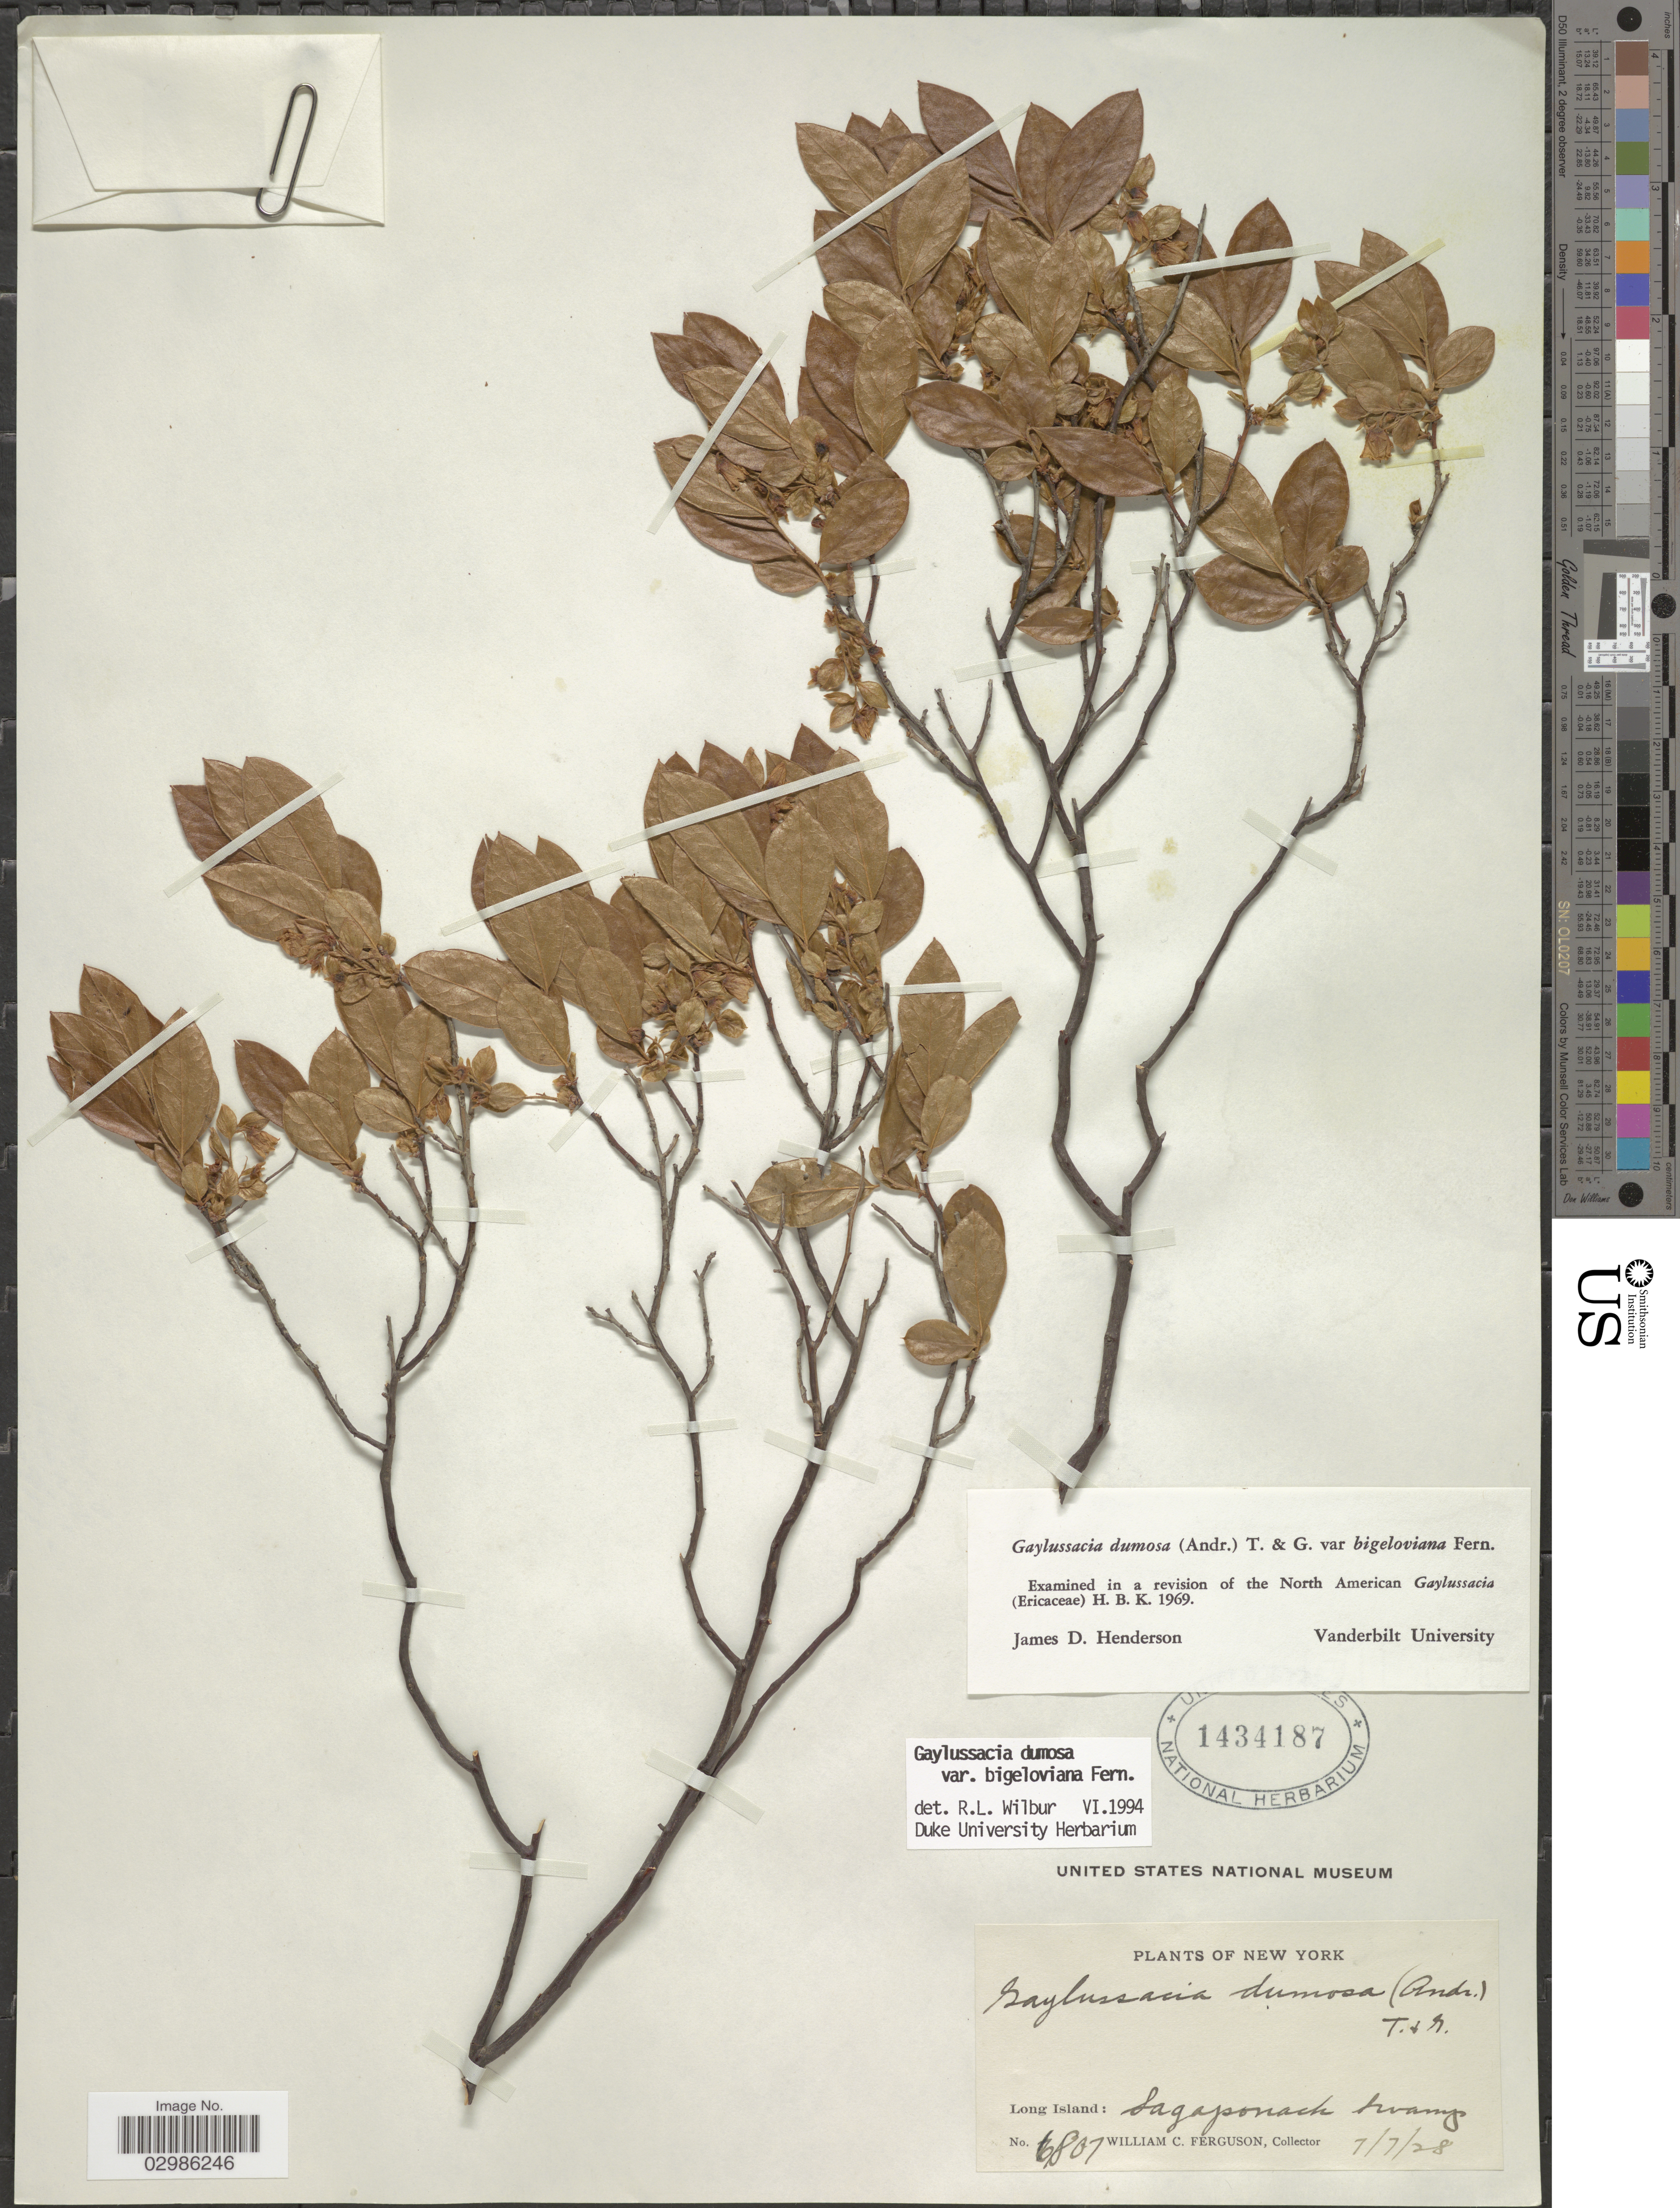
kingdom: Plantae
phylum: Tracheophyta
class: Magnoliopsida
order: Ericales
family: Ericaceae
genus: Gaylussacia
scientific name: Gaylussacia dumosa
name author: (Andrews) Torr. & A. Gray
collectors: W. Ferguson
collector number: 6807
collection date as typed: Transcribed d/m/y: 7/7/28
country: United States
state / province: New York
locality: Long Island: Sagaponach Swamp.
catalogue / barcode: US 1434187